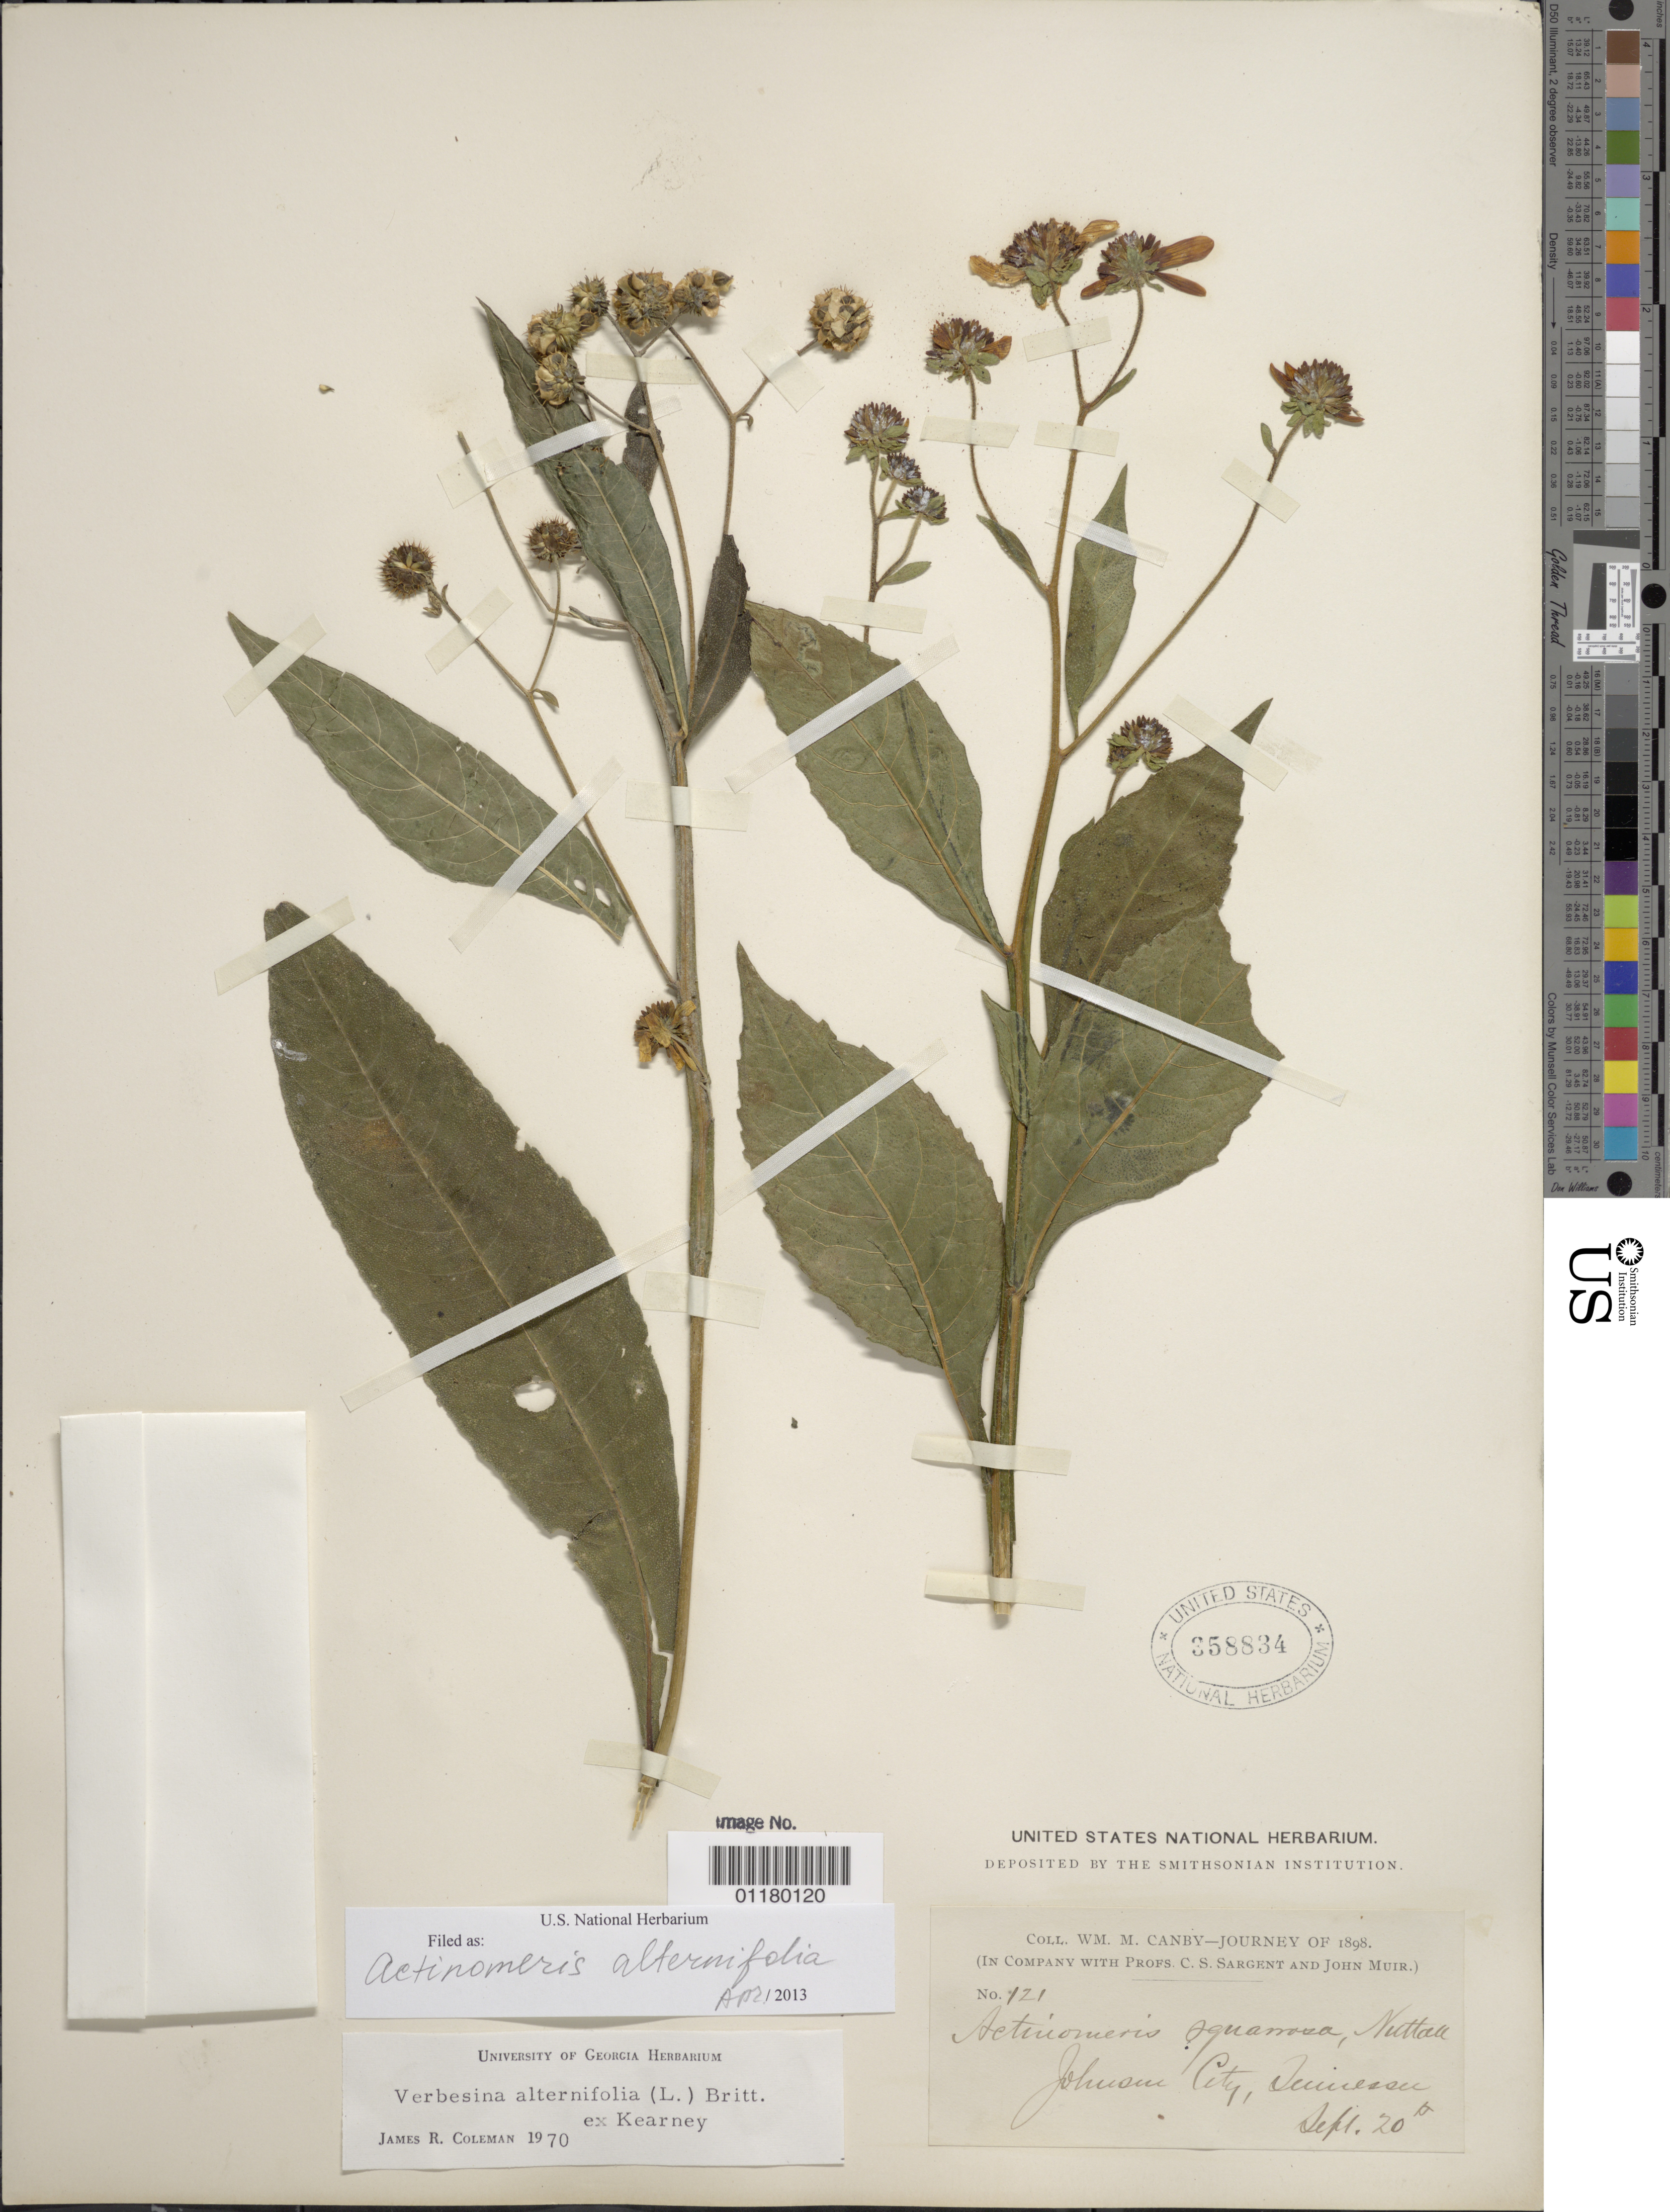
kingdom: Plantae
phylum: Tracheophyta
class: Magnoliopsida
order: Asterales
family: Asteraceae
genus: Actinomeris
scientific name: Actinomeris alternifolia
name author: (L.) DC.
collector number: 121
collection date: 1898-09-20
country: United States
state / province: Tennessee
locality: Johnson City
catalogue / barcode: US 358834